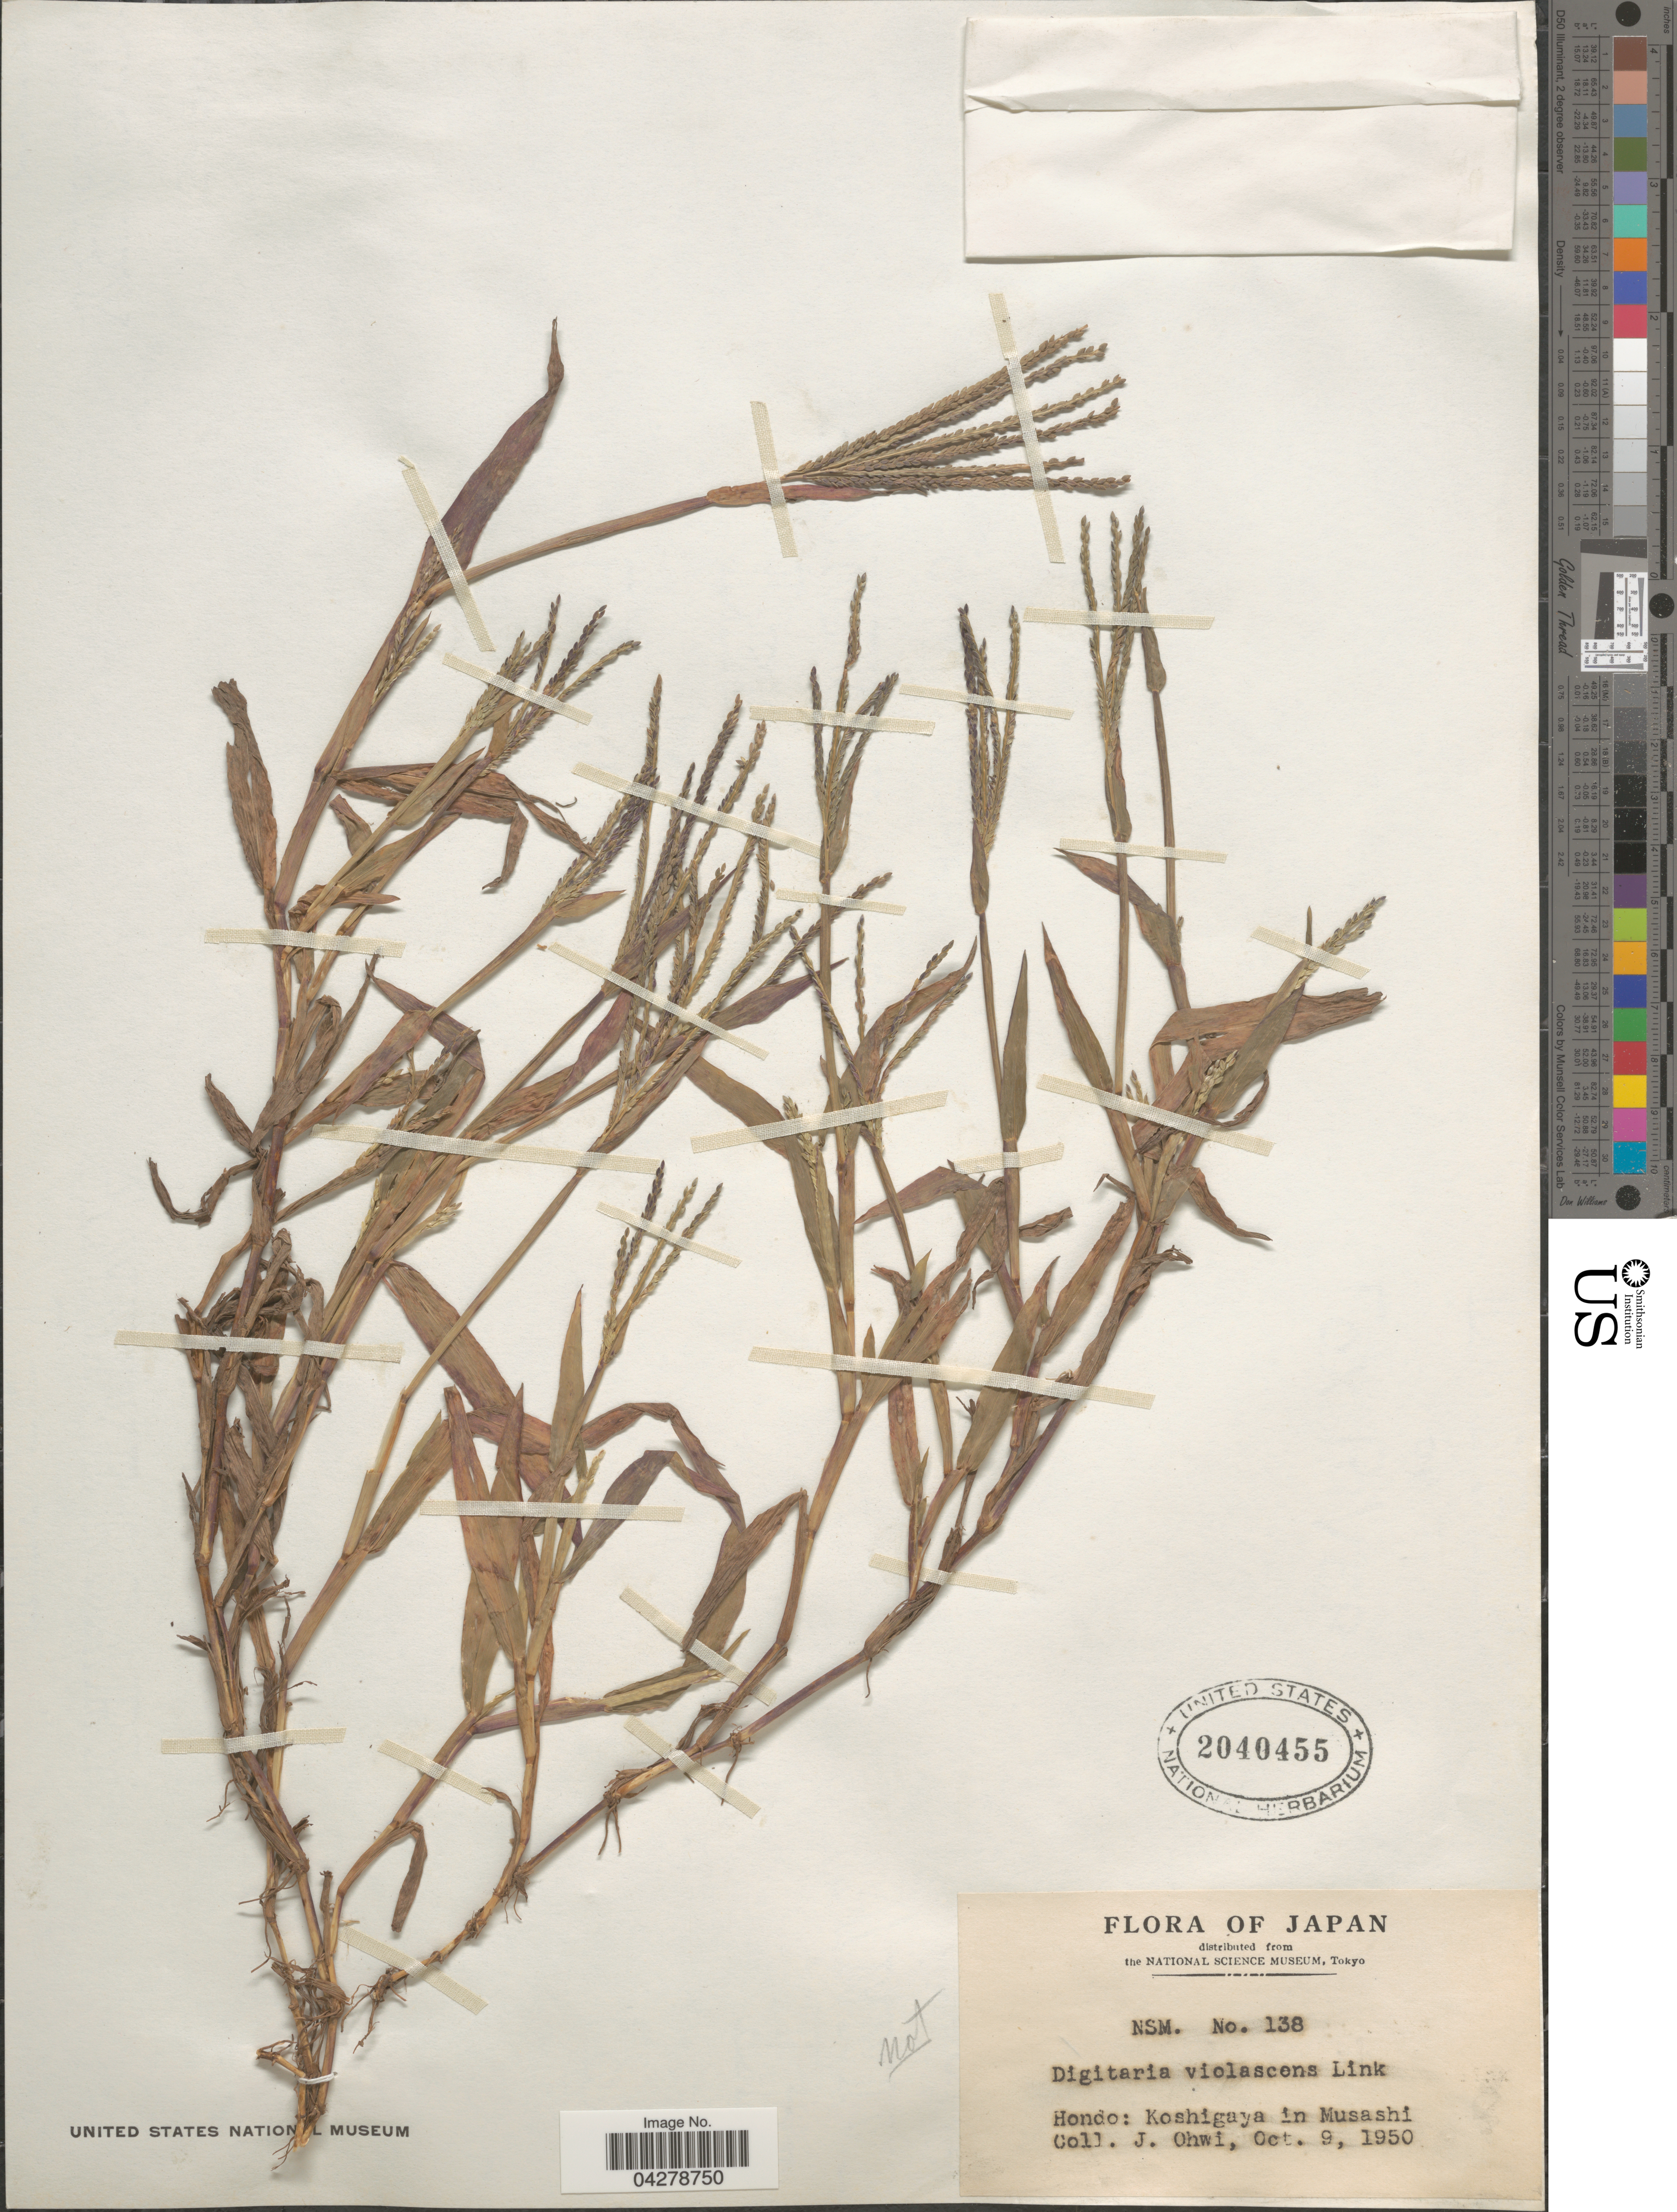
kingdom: Plantae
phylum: Tracheophyta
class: Liliopsida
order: Poales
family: Poaceae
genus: Digitaria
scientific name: Digitaria violascens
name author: Link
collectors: J. Ohwi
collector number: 18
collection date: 1950-10-09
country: Japan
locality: Hondo: Koshigaya in Musashi.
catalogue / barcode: US 2040455